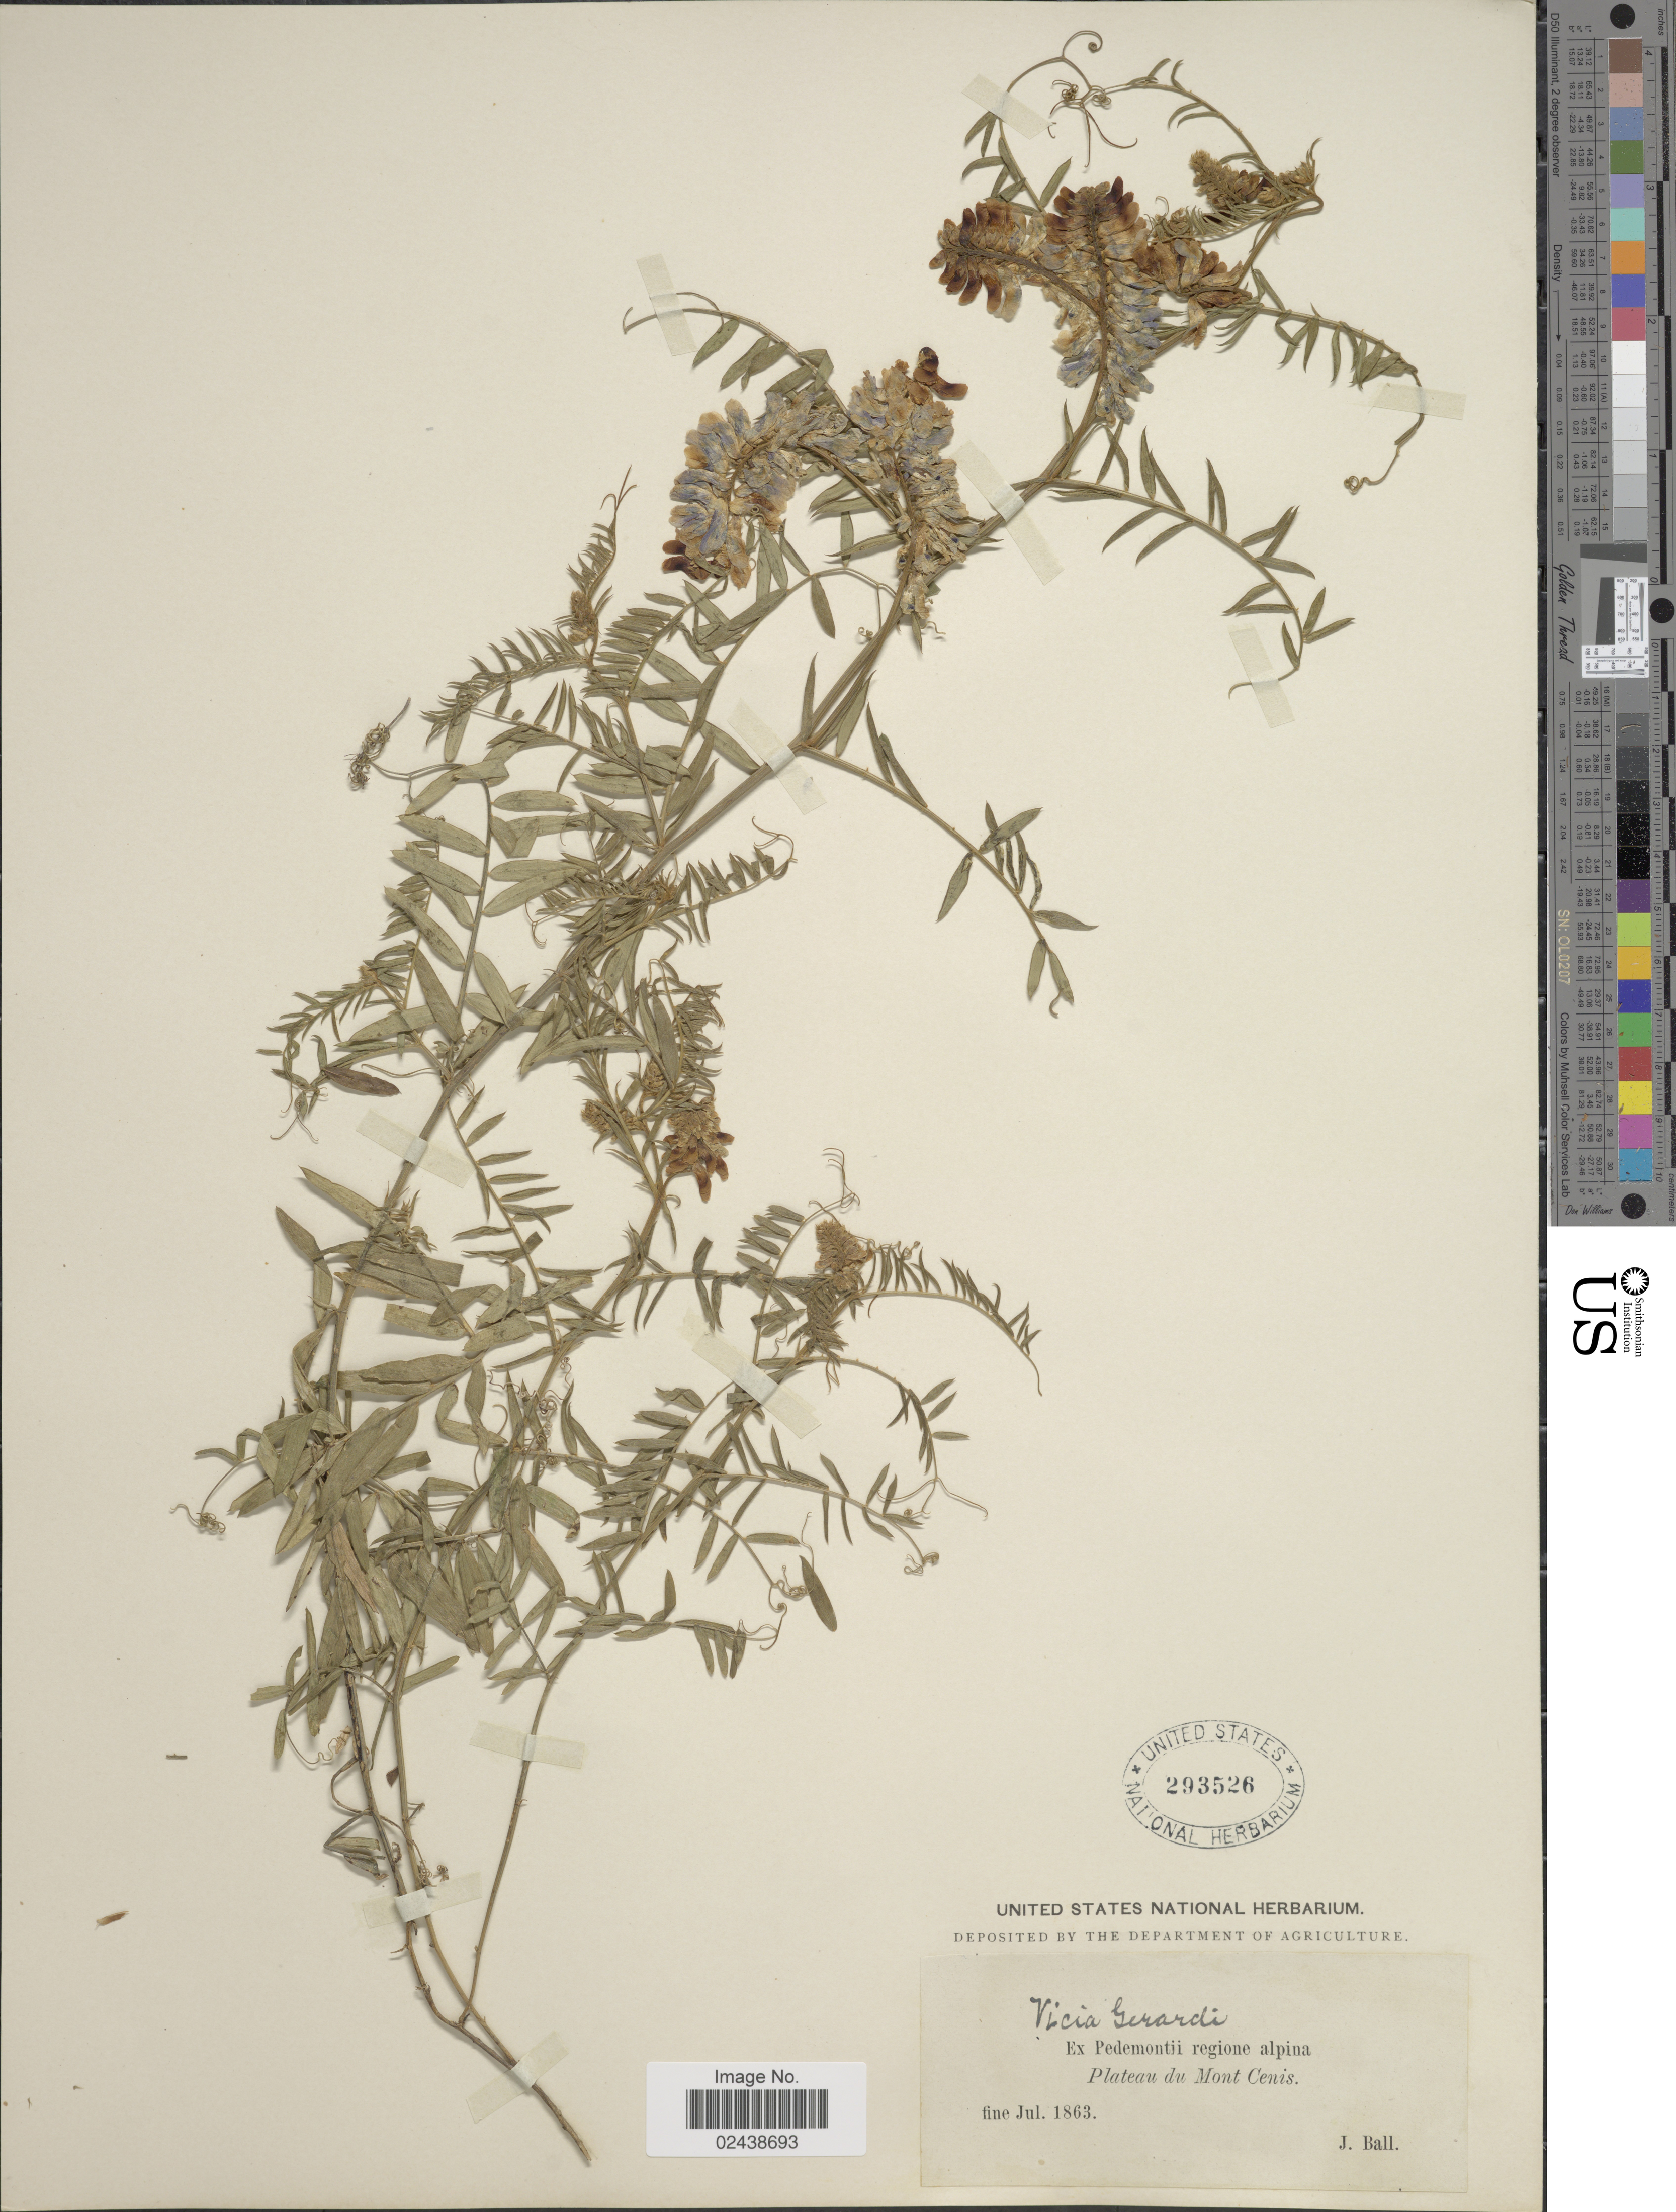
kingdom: Plantae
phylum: Tracheophyta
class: Magnoliopsida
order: Fabales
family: Fabaceae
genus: Vicia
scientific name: Vicia cassubica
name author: L.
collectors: J. Ball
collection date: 1863-07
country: France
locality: Ex Pedemontii regione alpina Plateau du Mont Cenis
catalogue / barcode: US 293526